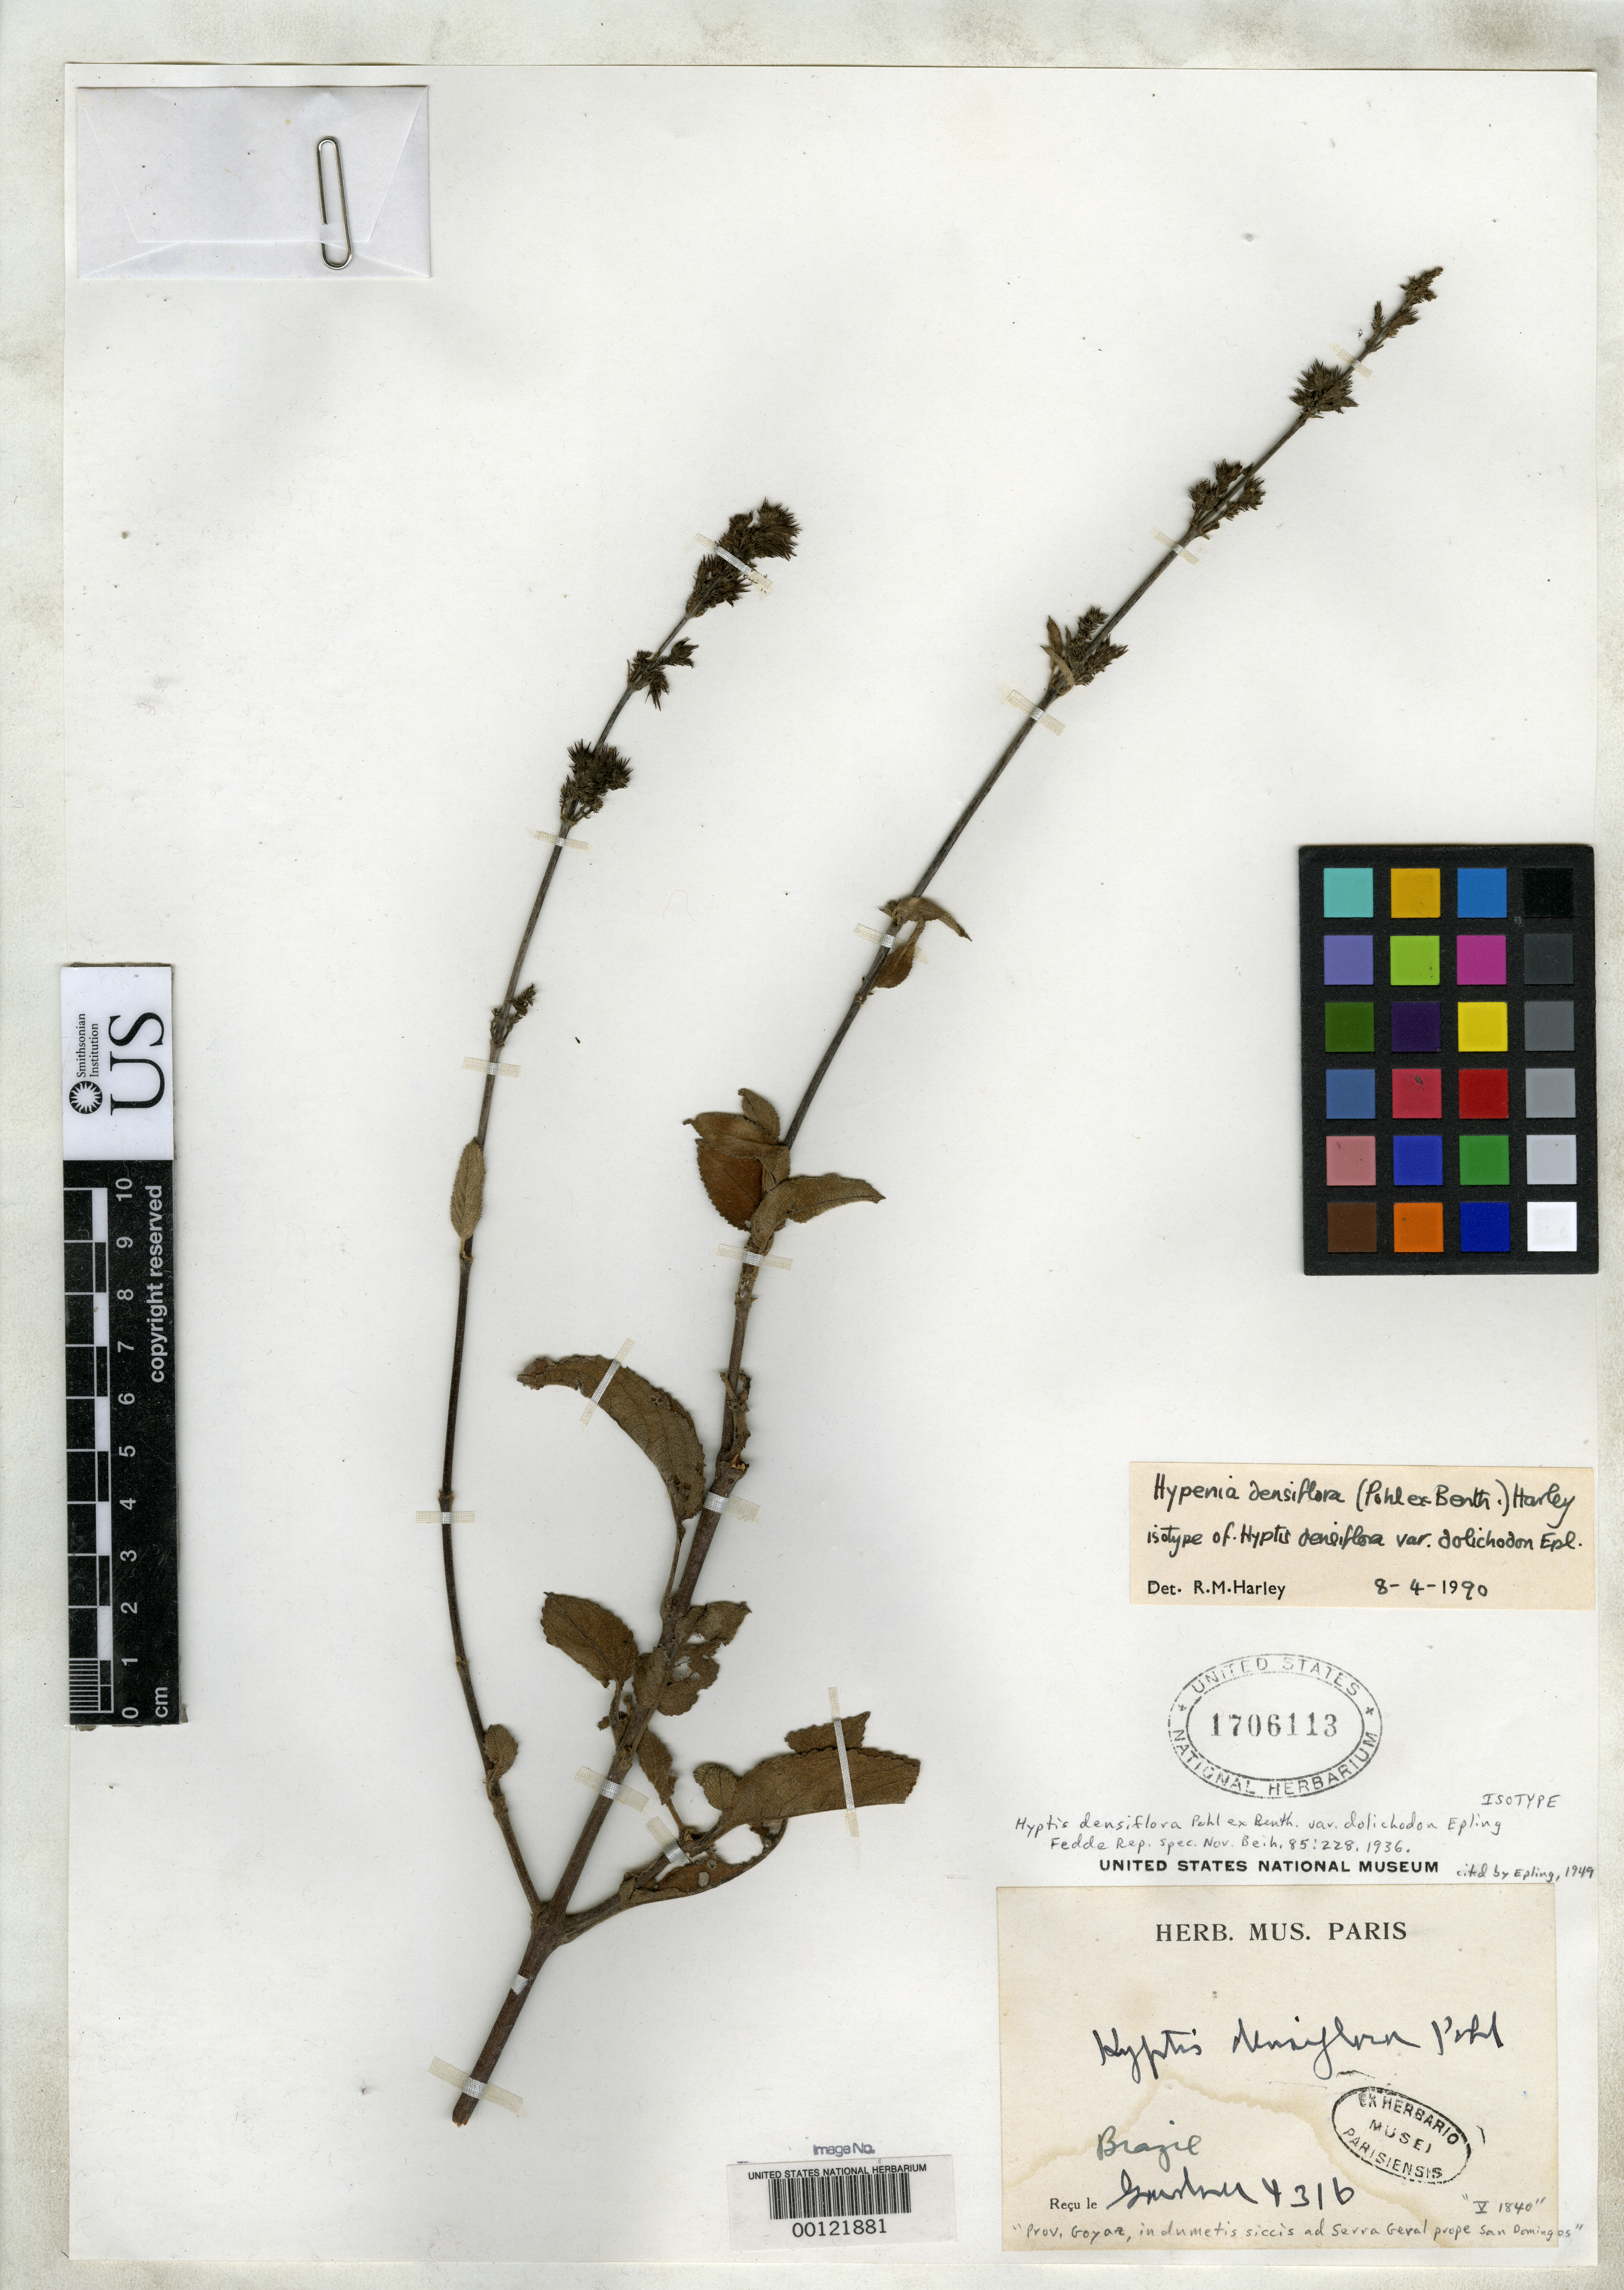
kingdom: Plantae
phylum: Tracheophyta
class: Magnoliopsida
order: Lamiales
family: Lamiaceae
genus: Hyptis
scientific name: Hyptis densiflora var. dolichodon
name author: Epling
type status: Isotype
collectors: G. Gardner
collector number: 4316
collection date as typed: May 1840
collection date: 1840-05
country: Brazil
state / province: Goiás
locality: Serra geral prope San Domingos.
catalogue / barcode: US 1706113